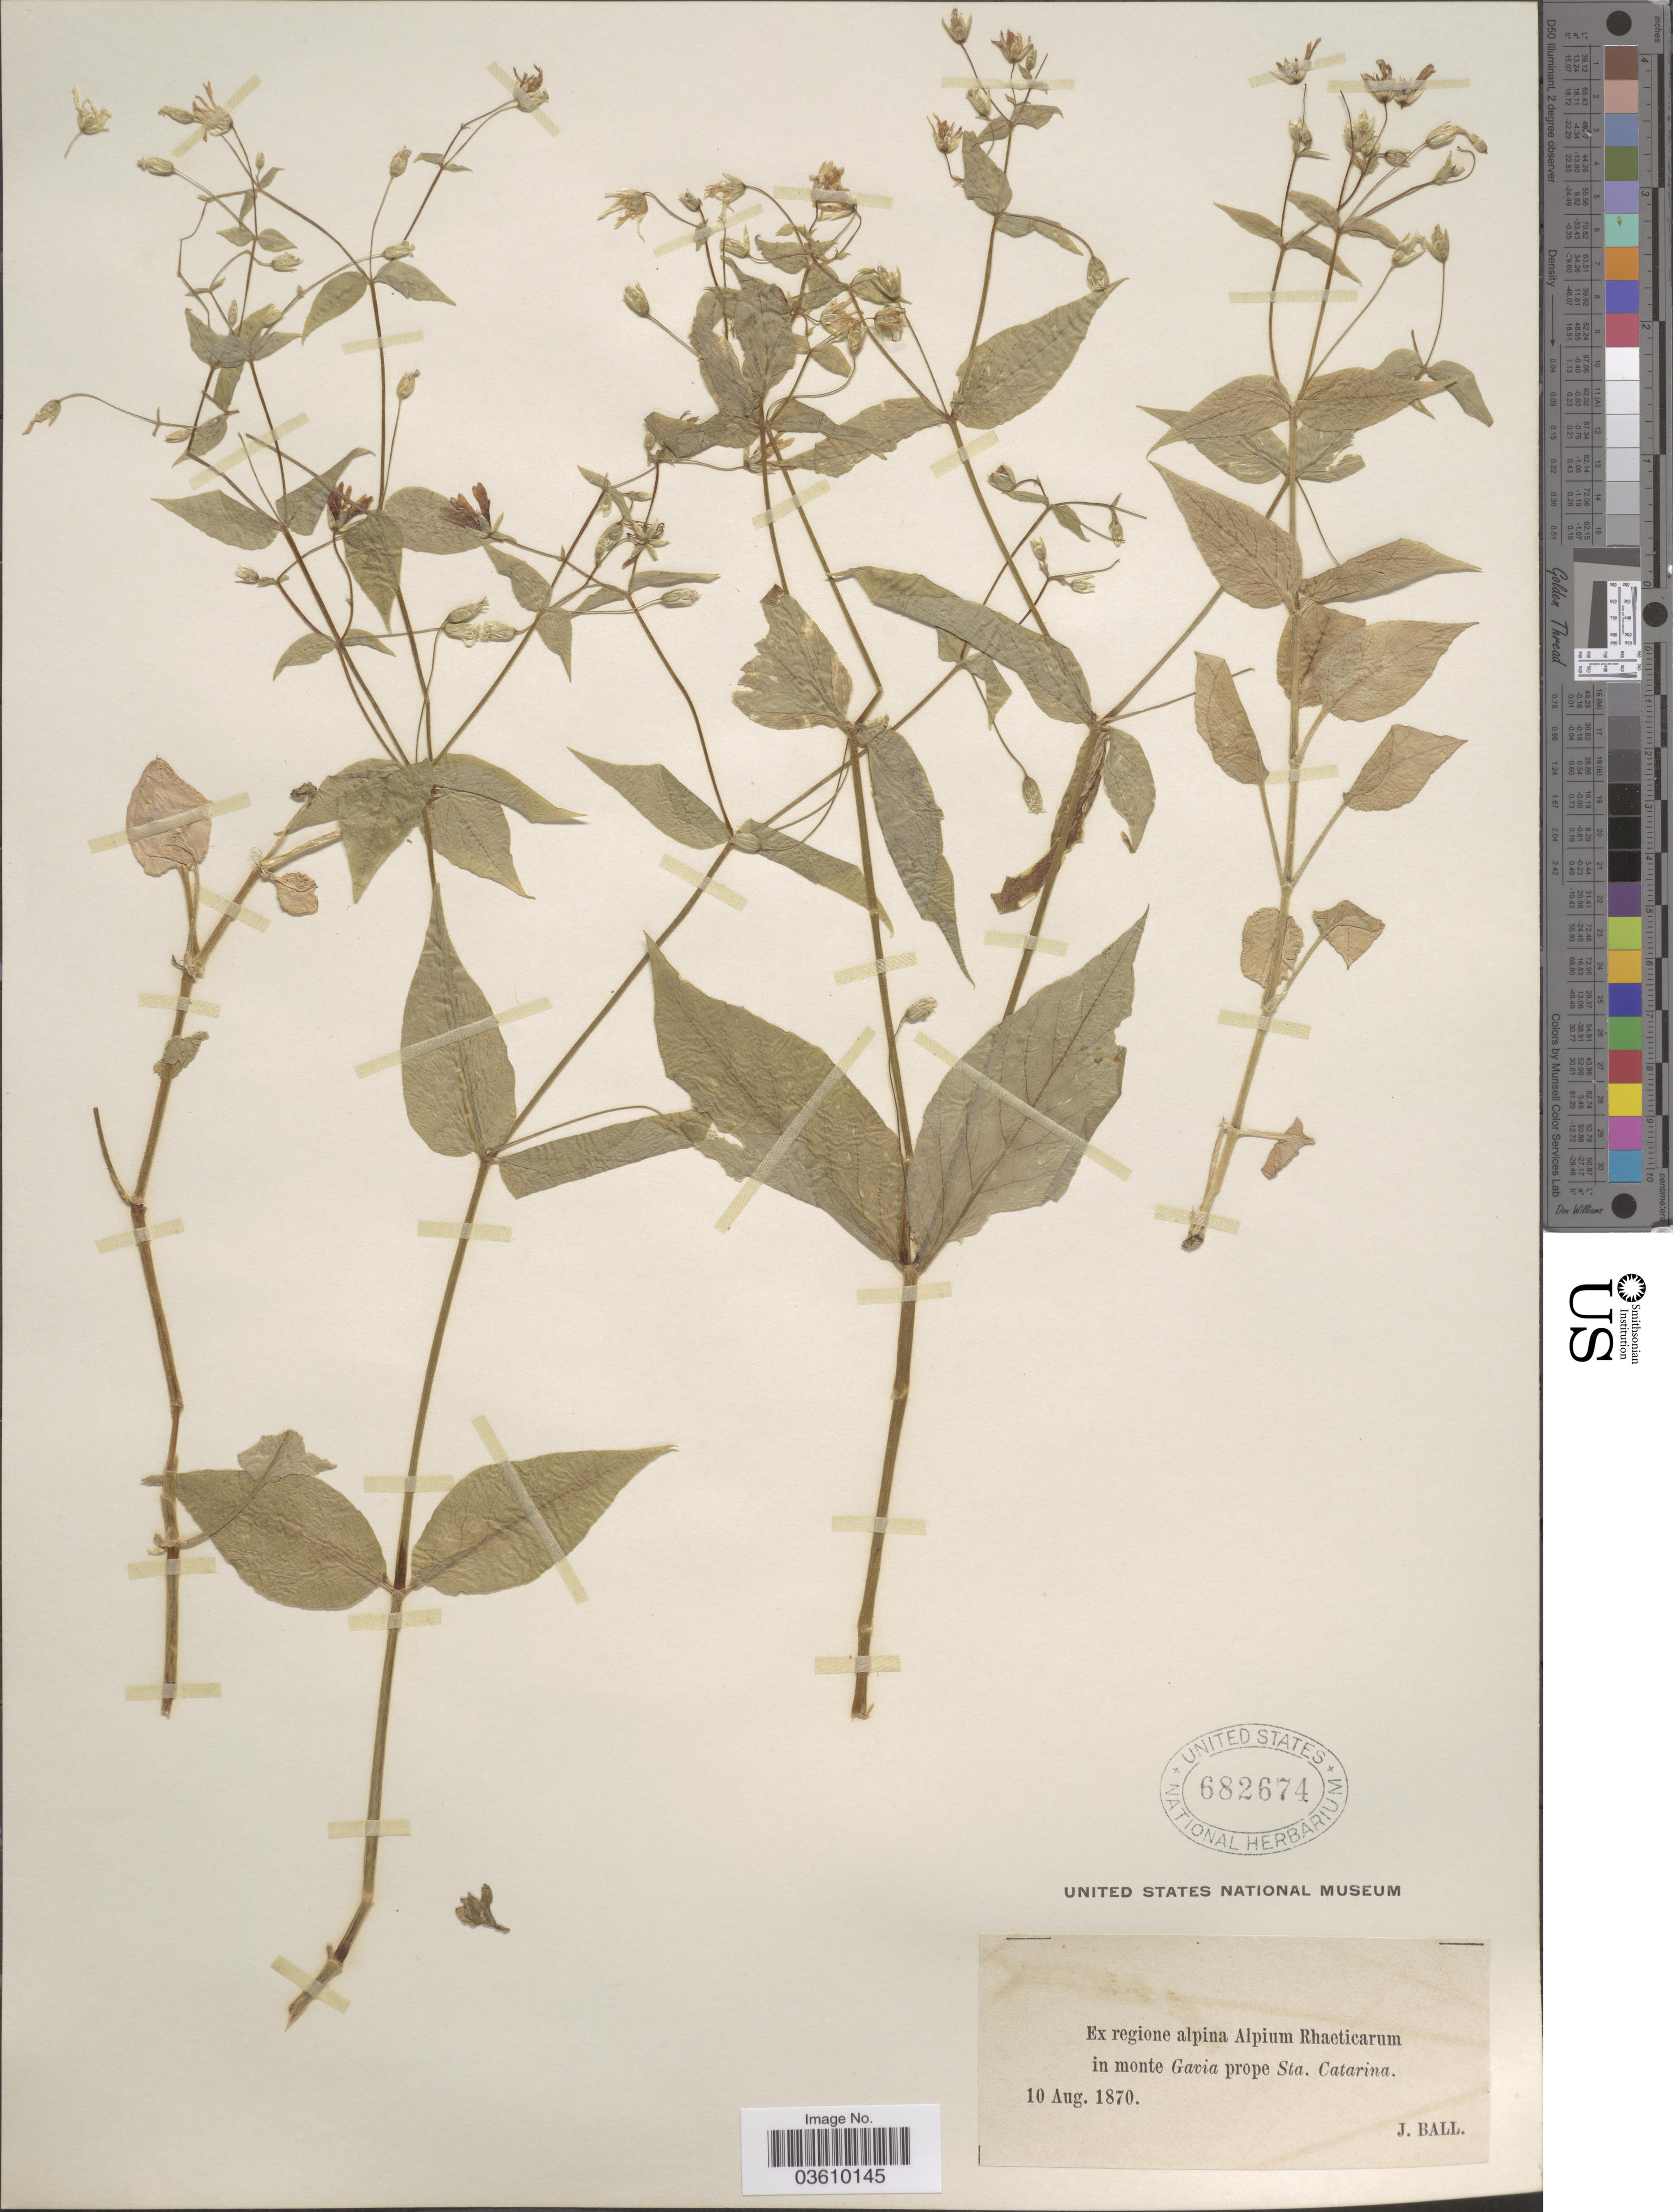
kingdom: Plantae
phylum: Tracheophyta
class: Magnoliopsida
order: Caryophyllales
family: Caryophyllaceae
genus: Stellaria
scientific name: Stellaria sp.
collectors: J. Ball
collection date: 1870-08-10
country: Italy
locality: Ex regione alpina Alpium Rhaticarum in monte Gavia prope Sta. Catarina.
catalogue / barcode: US 682674